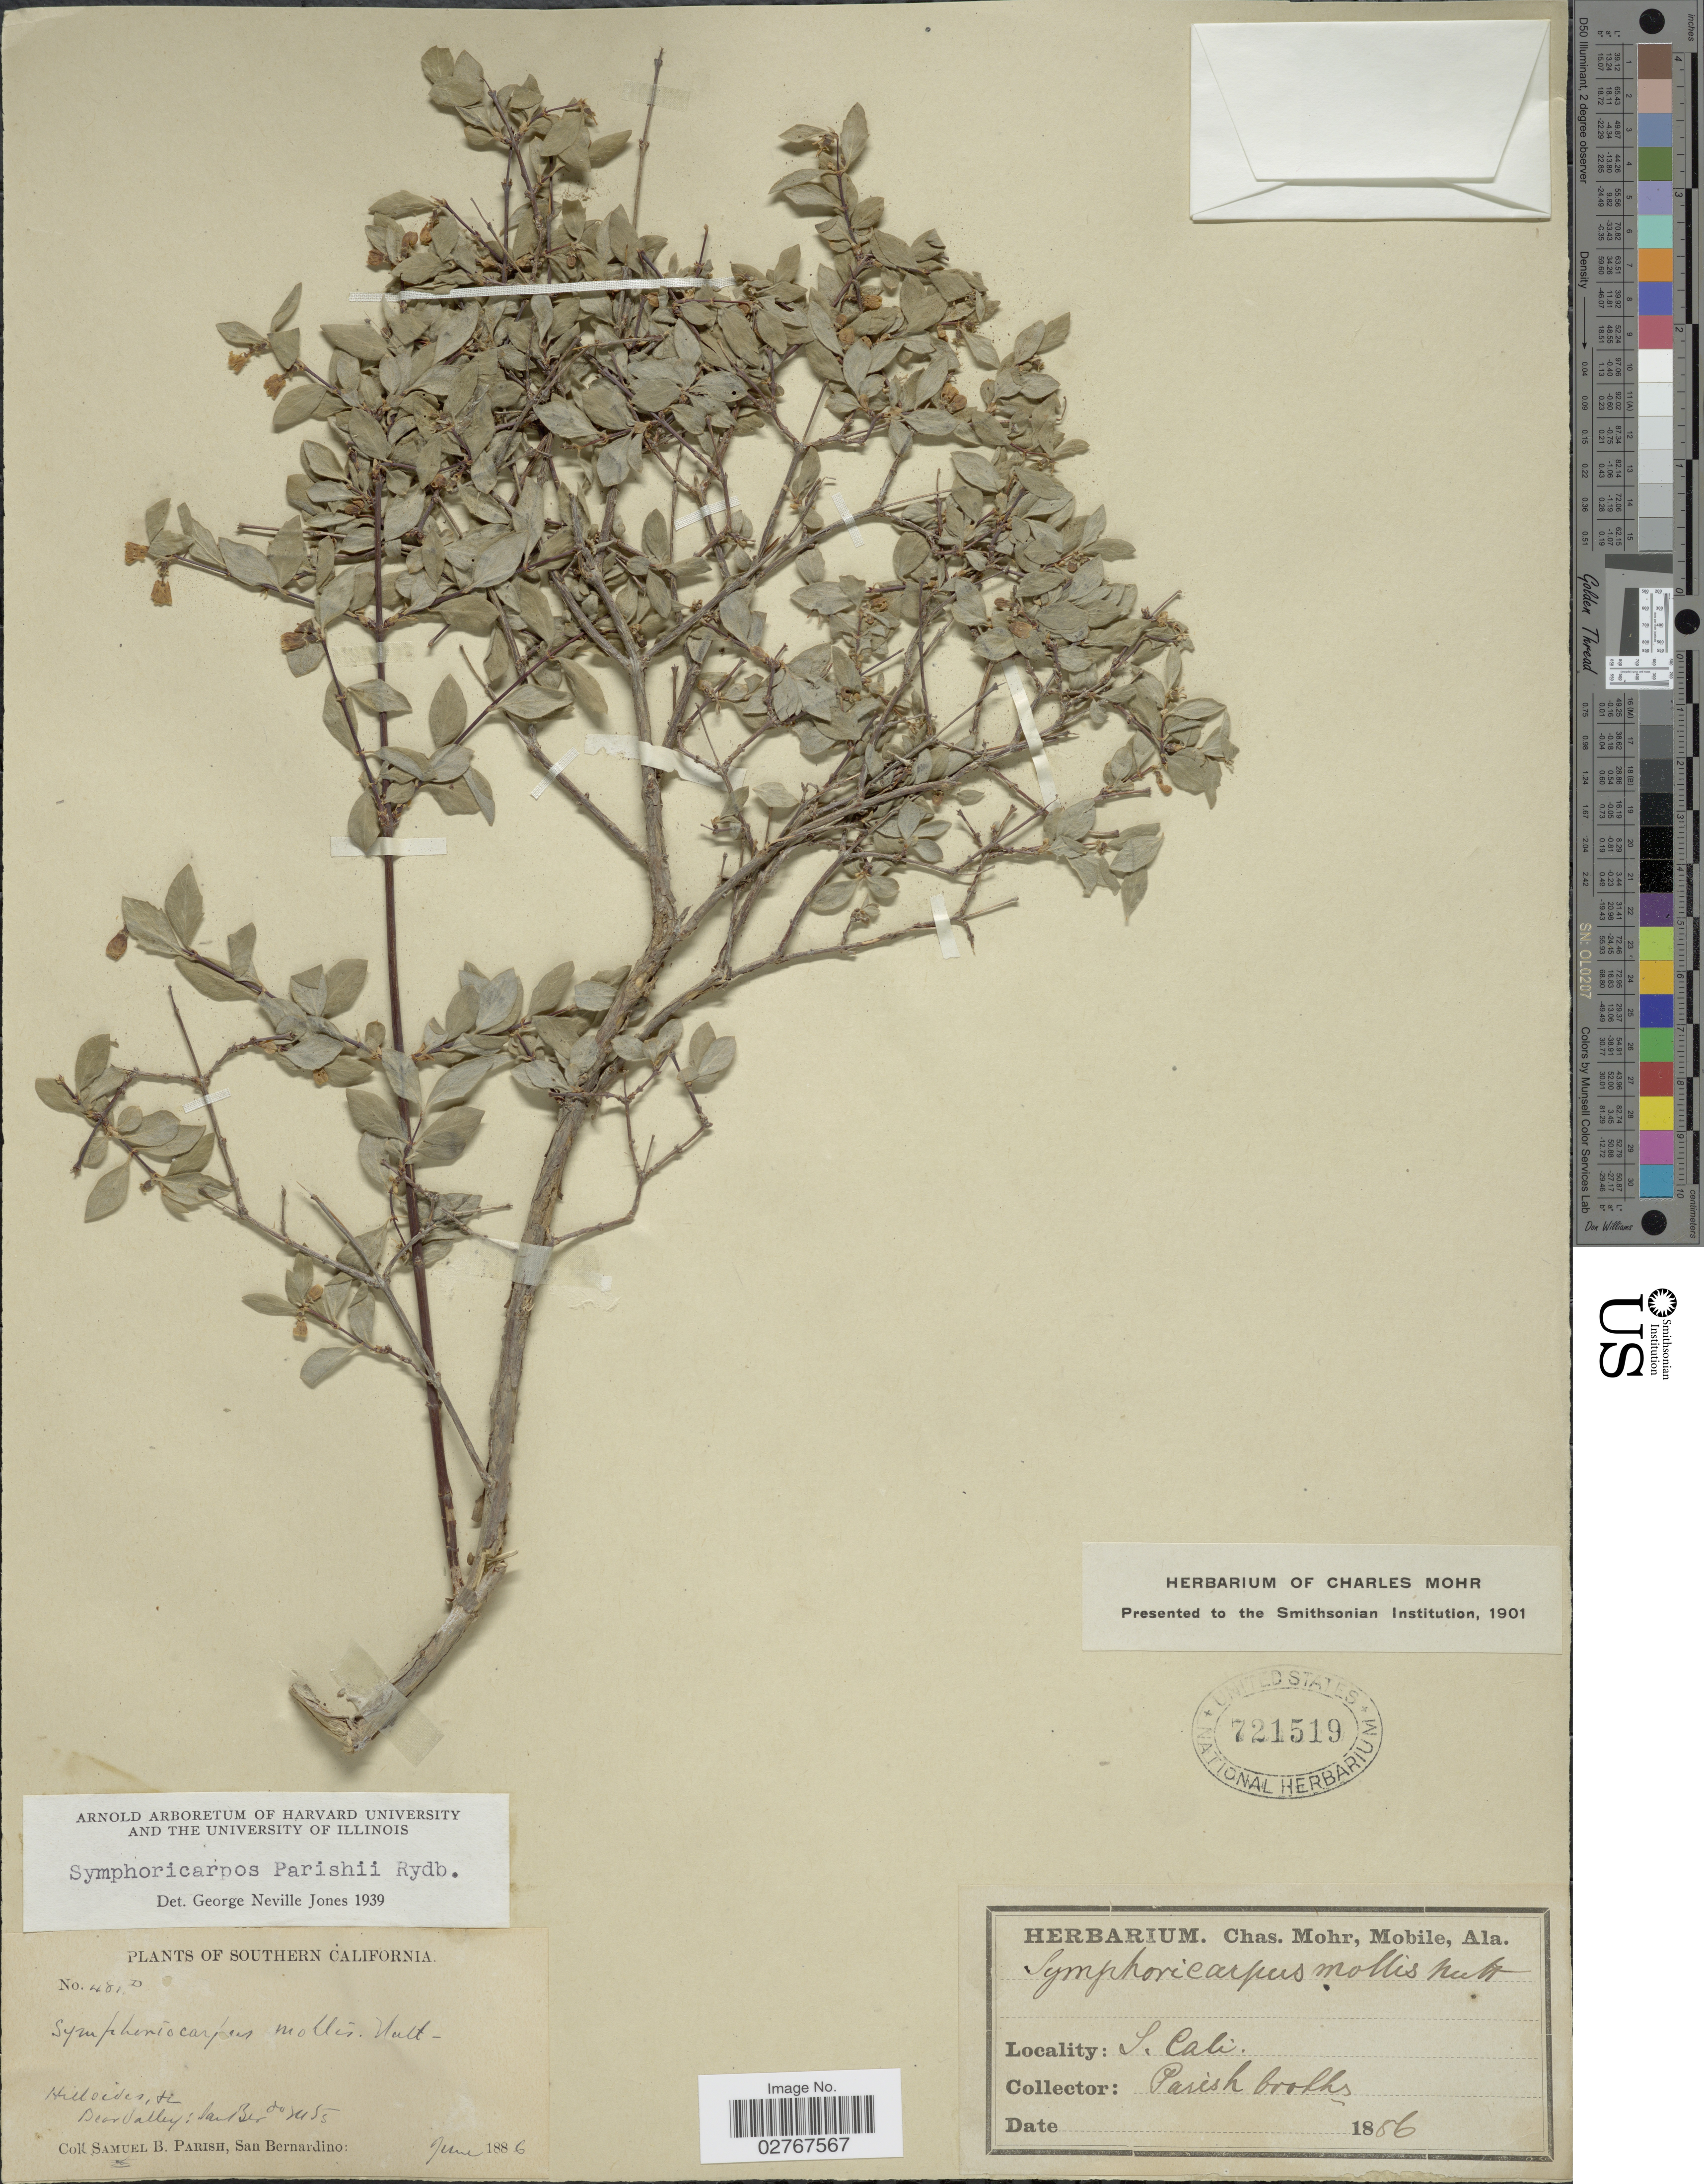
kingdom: Plantae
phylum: Tracheophyta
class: Magnoliopsida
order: Dipsacales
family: Caprifoliaceae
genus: Symphoricarpos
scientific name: Symphoricarpos parishii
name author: Rydb.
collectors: S. B. Parish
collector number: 481D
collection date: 1886-06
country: United States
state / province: California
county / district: San Bernardino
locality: Southern California, Hillsides to Bear Valley; San Ber-do Mts. San Bernardino.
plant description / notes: Corrected "Hillsides, Bear Valley, Saint Ber do suds " to "Hillsides to Bear Valley; San Ber-do Mts. San Bernardino."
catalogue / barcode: US 721519